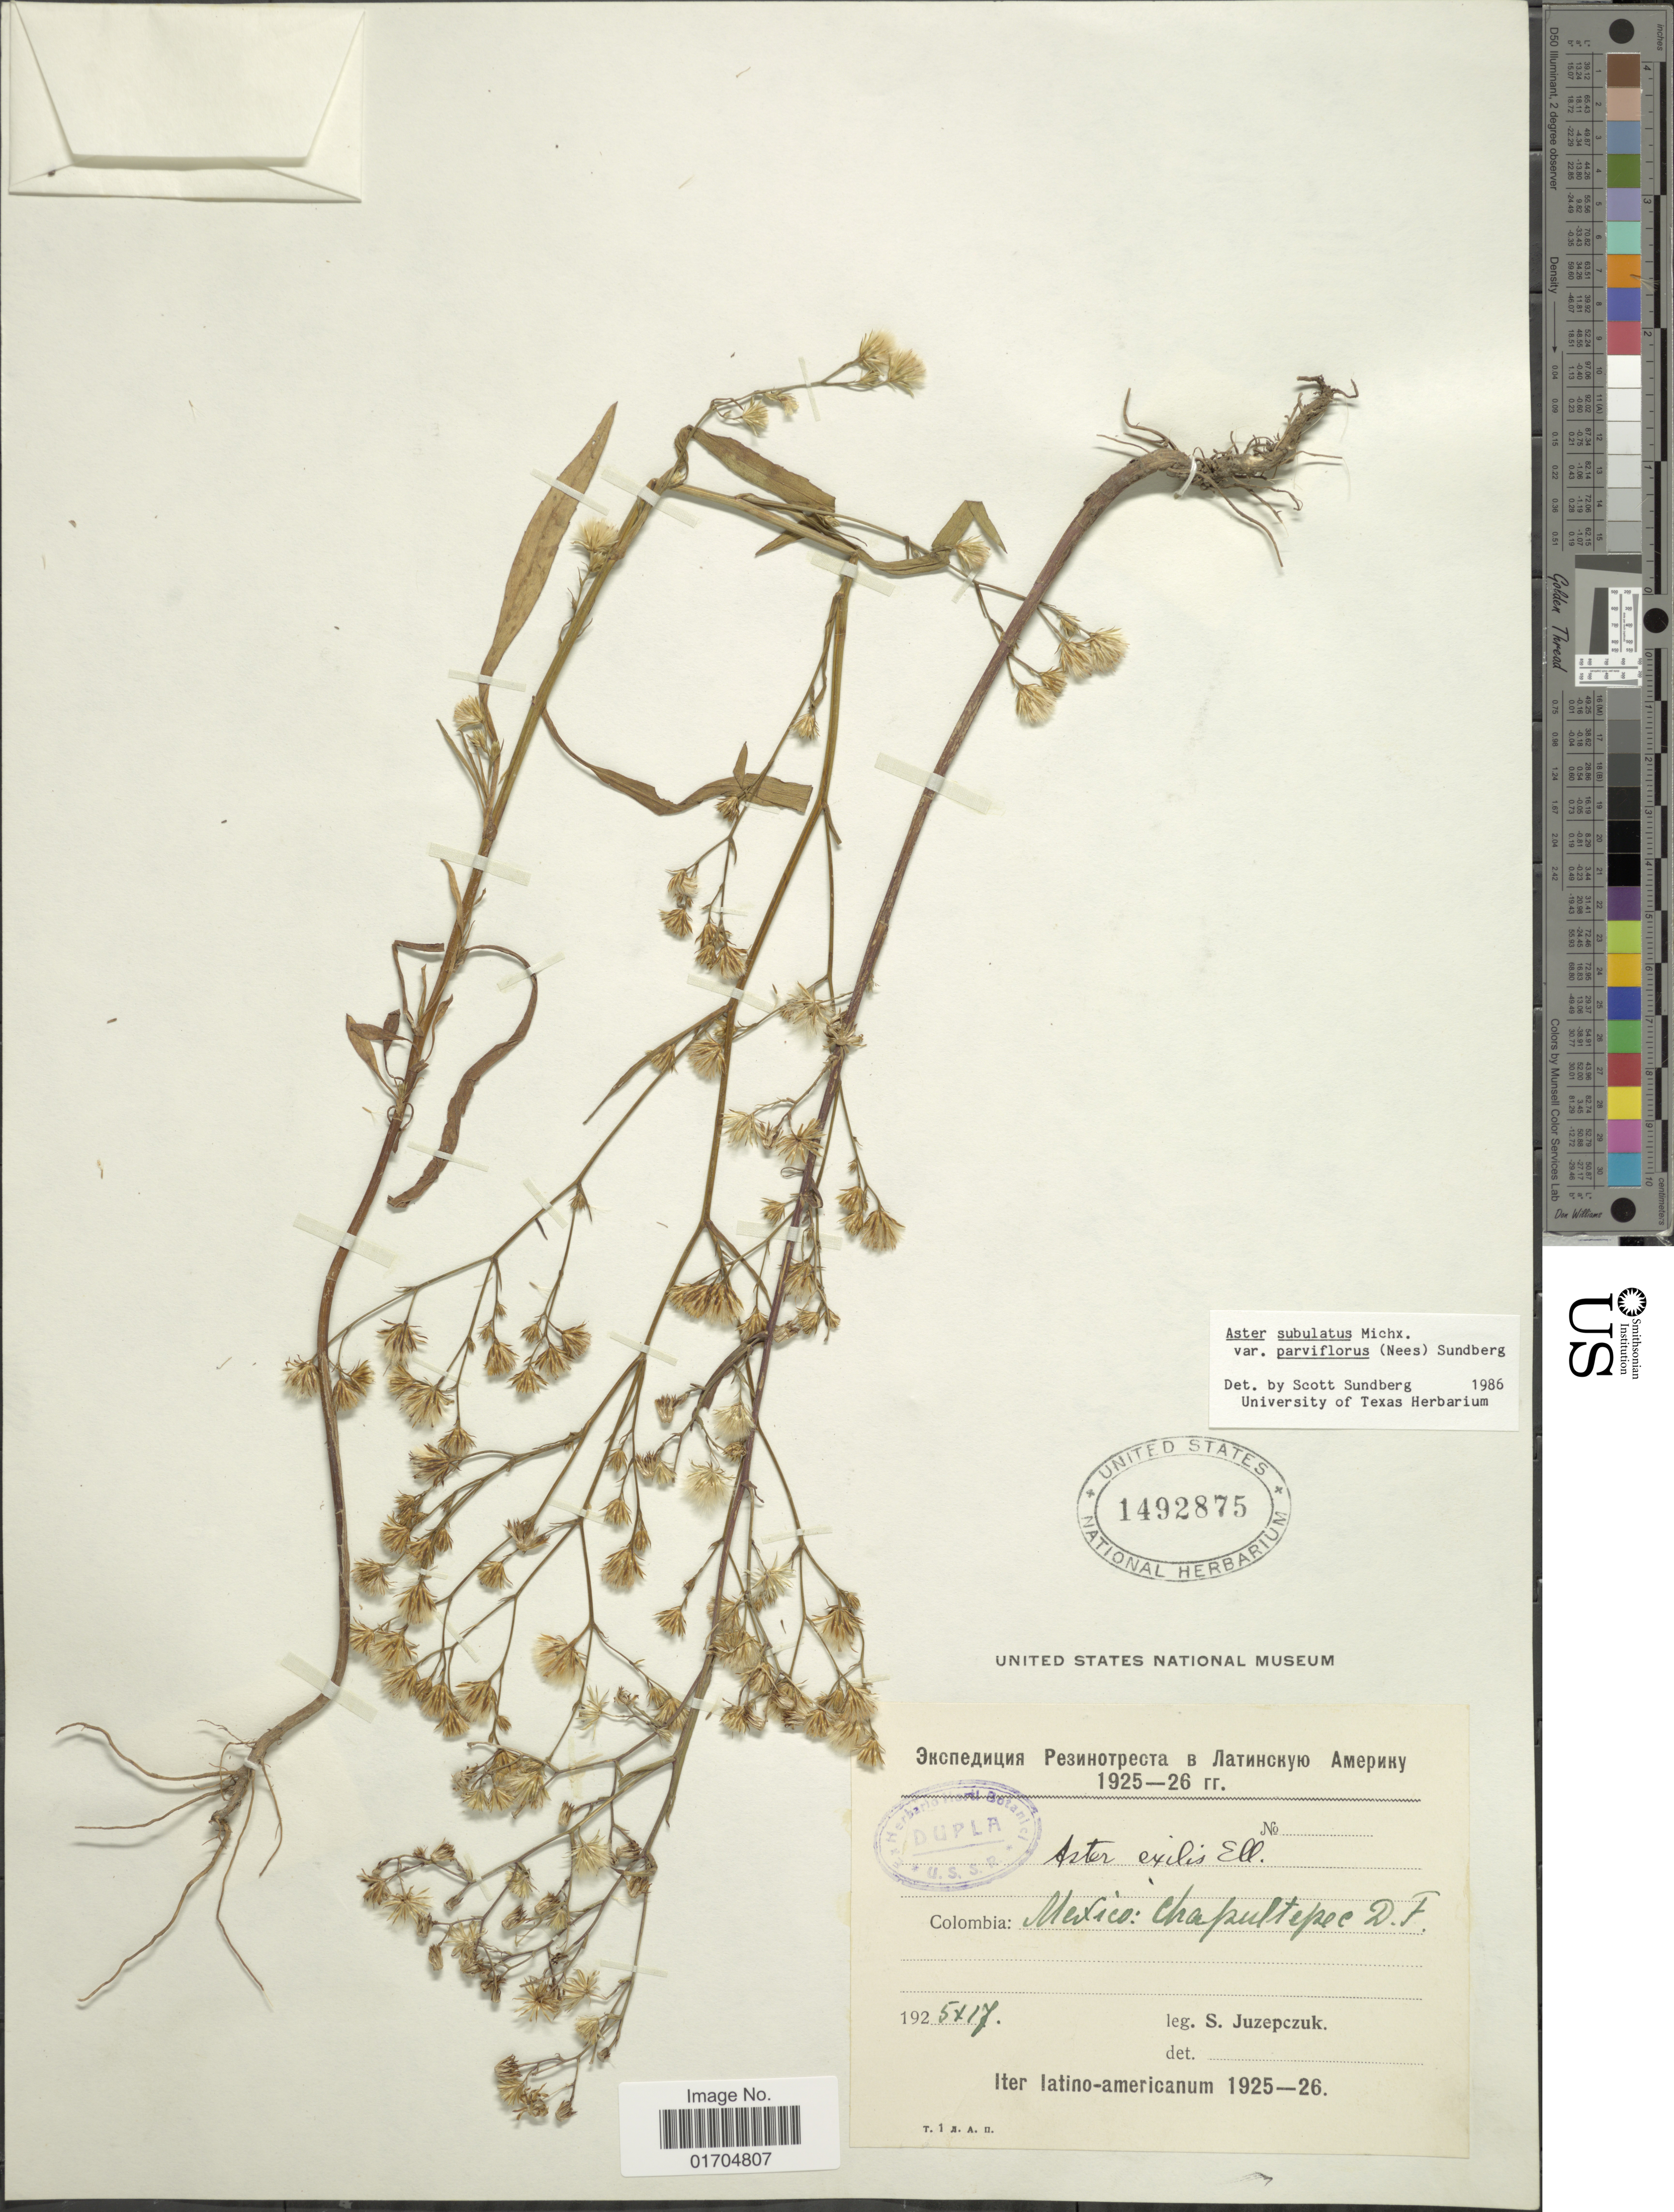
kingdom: Plantae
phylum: Tracheophyta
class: Magnoliopsida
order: Asterales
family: Asteraceae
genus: Symphyotrichum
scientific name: Symphyotrichum subulatum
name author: (Michx.) G.L. Nesom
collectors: S. V. Juzepczuk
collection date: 1925-10-17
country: Mexico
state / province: Distrito Federal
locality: Chapultepec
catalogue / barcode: US 1492875